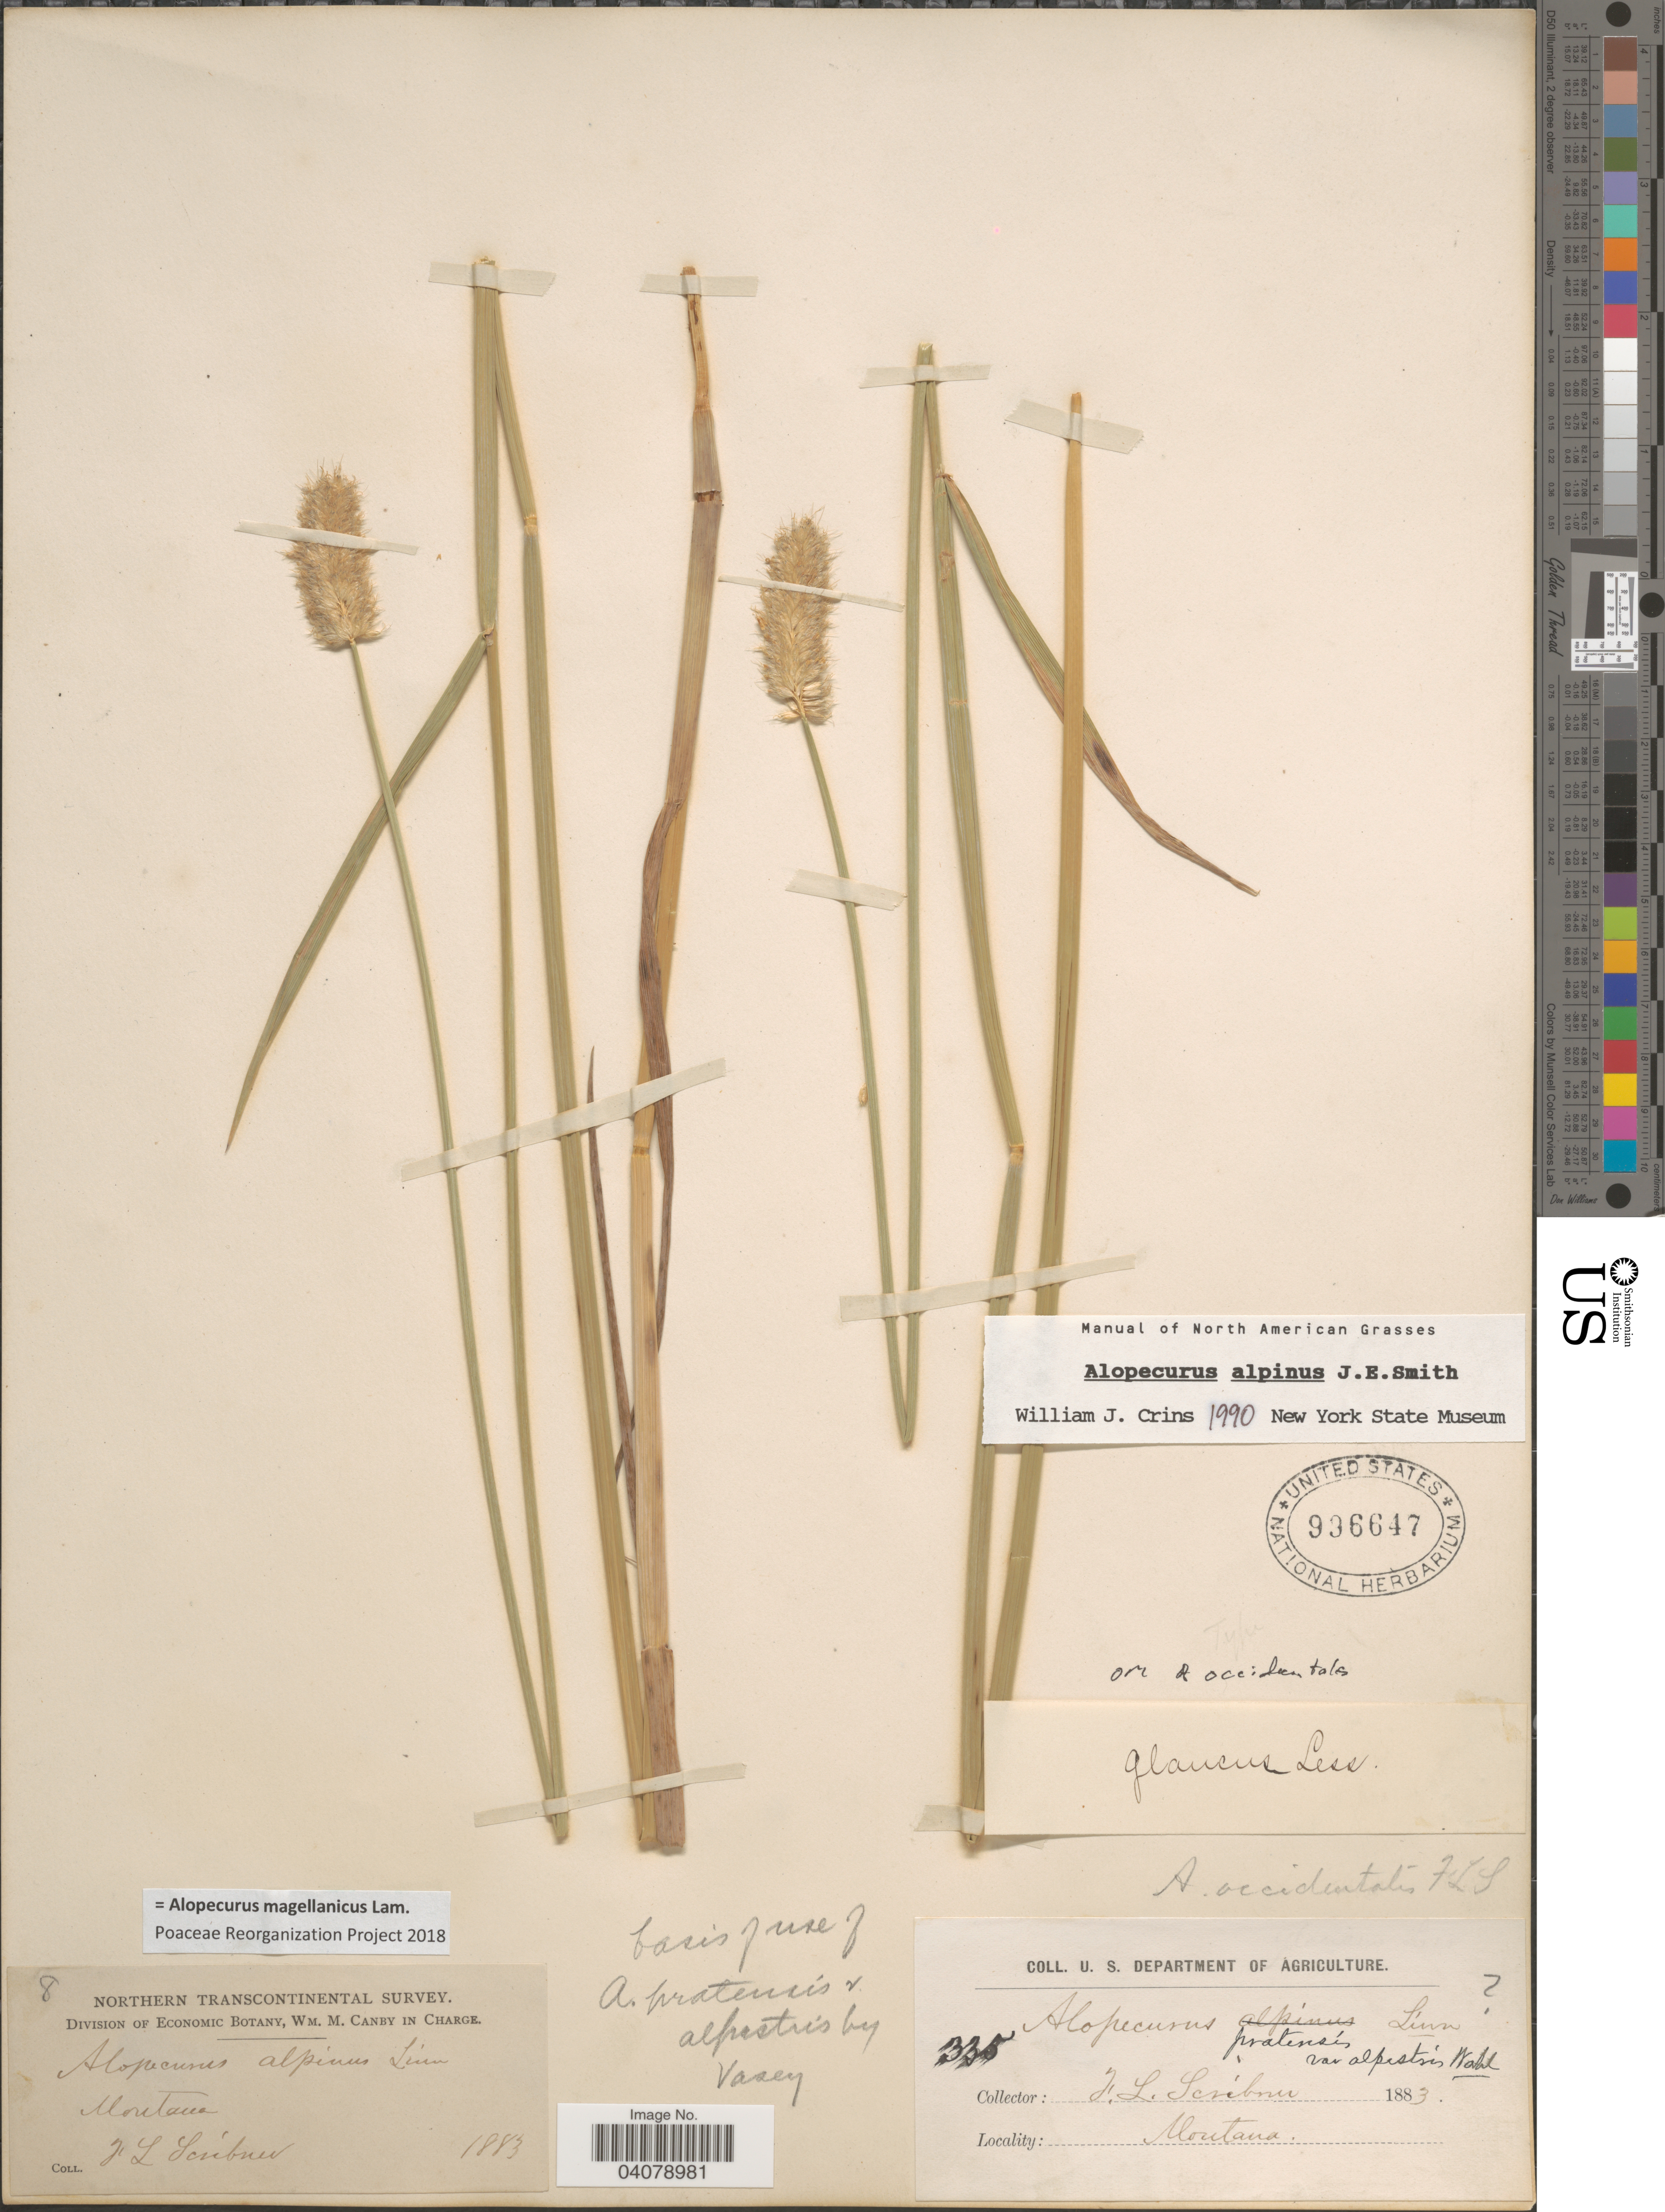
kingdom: Plantae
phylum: Tracheophyta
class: Liliopsida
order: Poales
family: Poaceae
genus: Alopecurus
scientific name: Alopecurus magellanicus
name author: Lam.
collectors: F. L. Scribner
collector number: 8/335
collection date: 1883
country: United States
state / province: Montana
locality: Northern Transcontinental Survey.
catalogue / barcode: US 996647